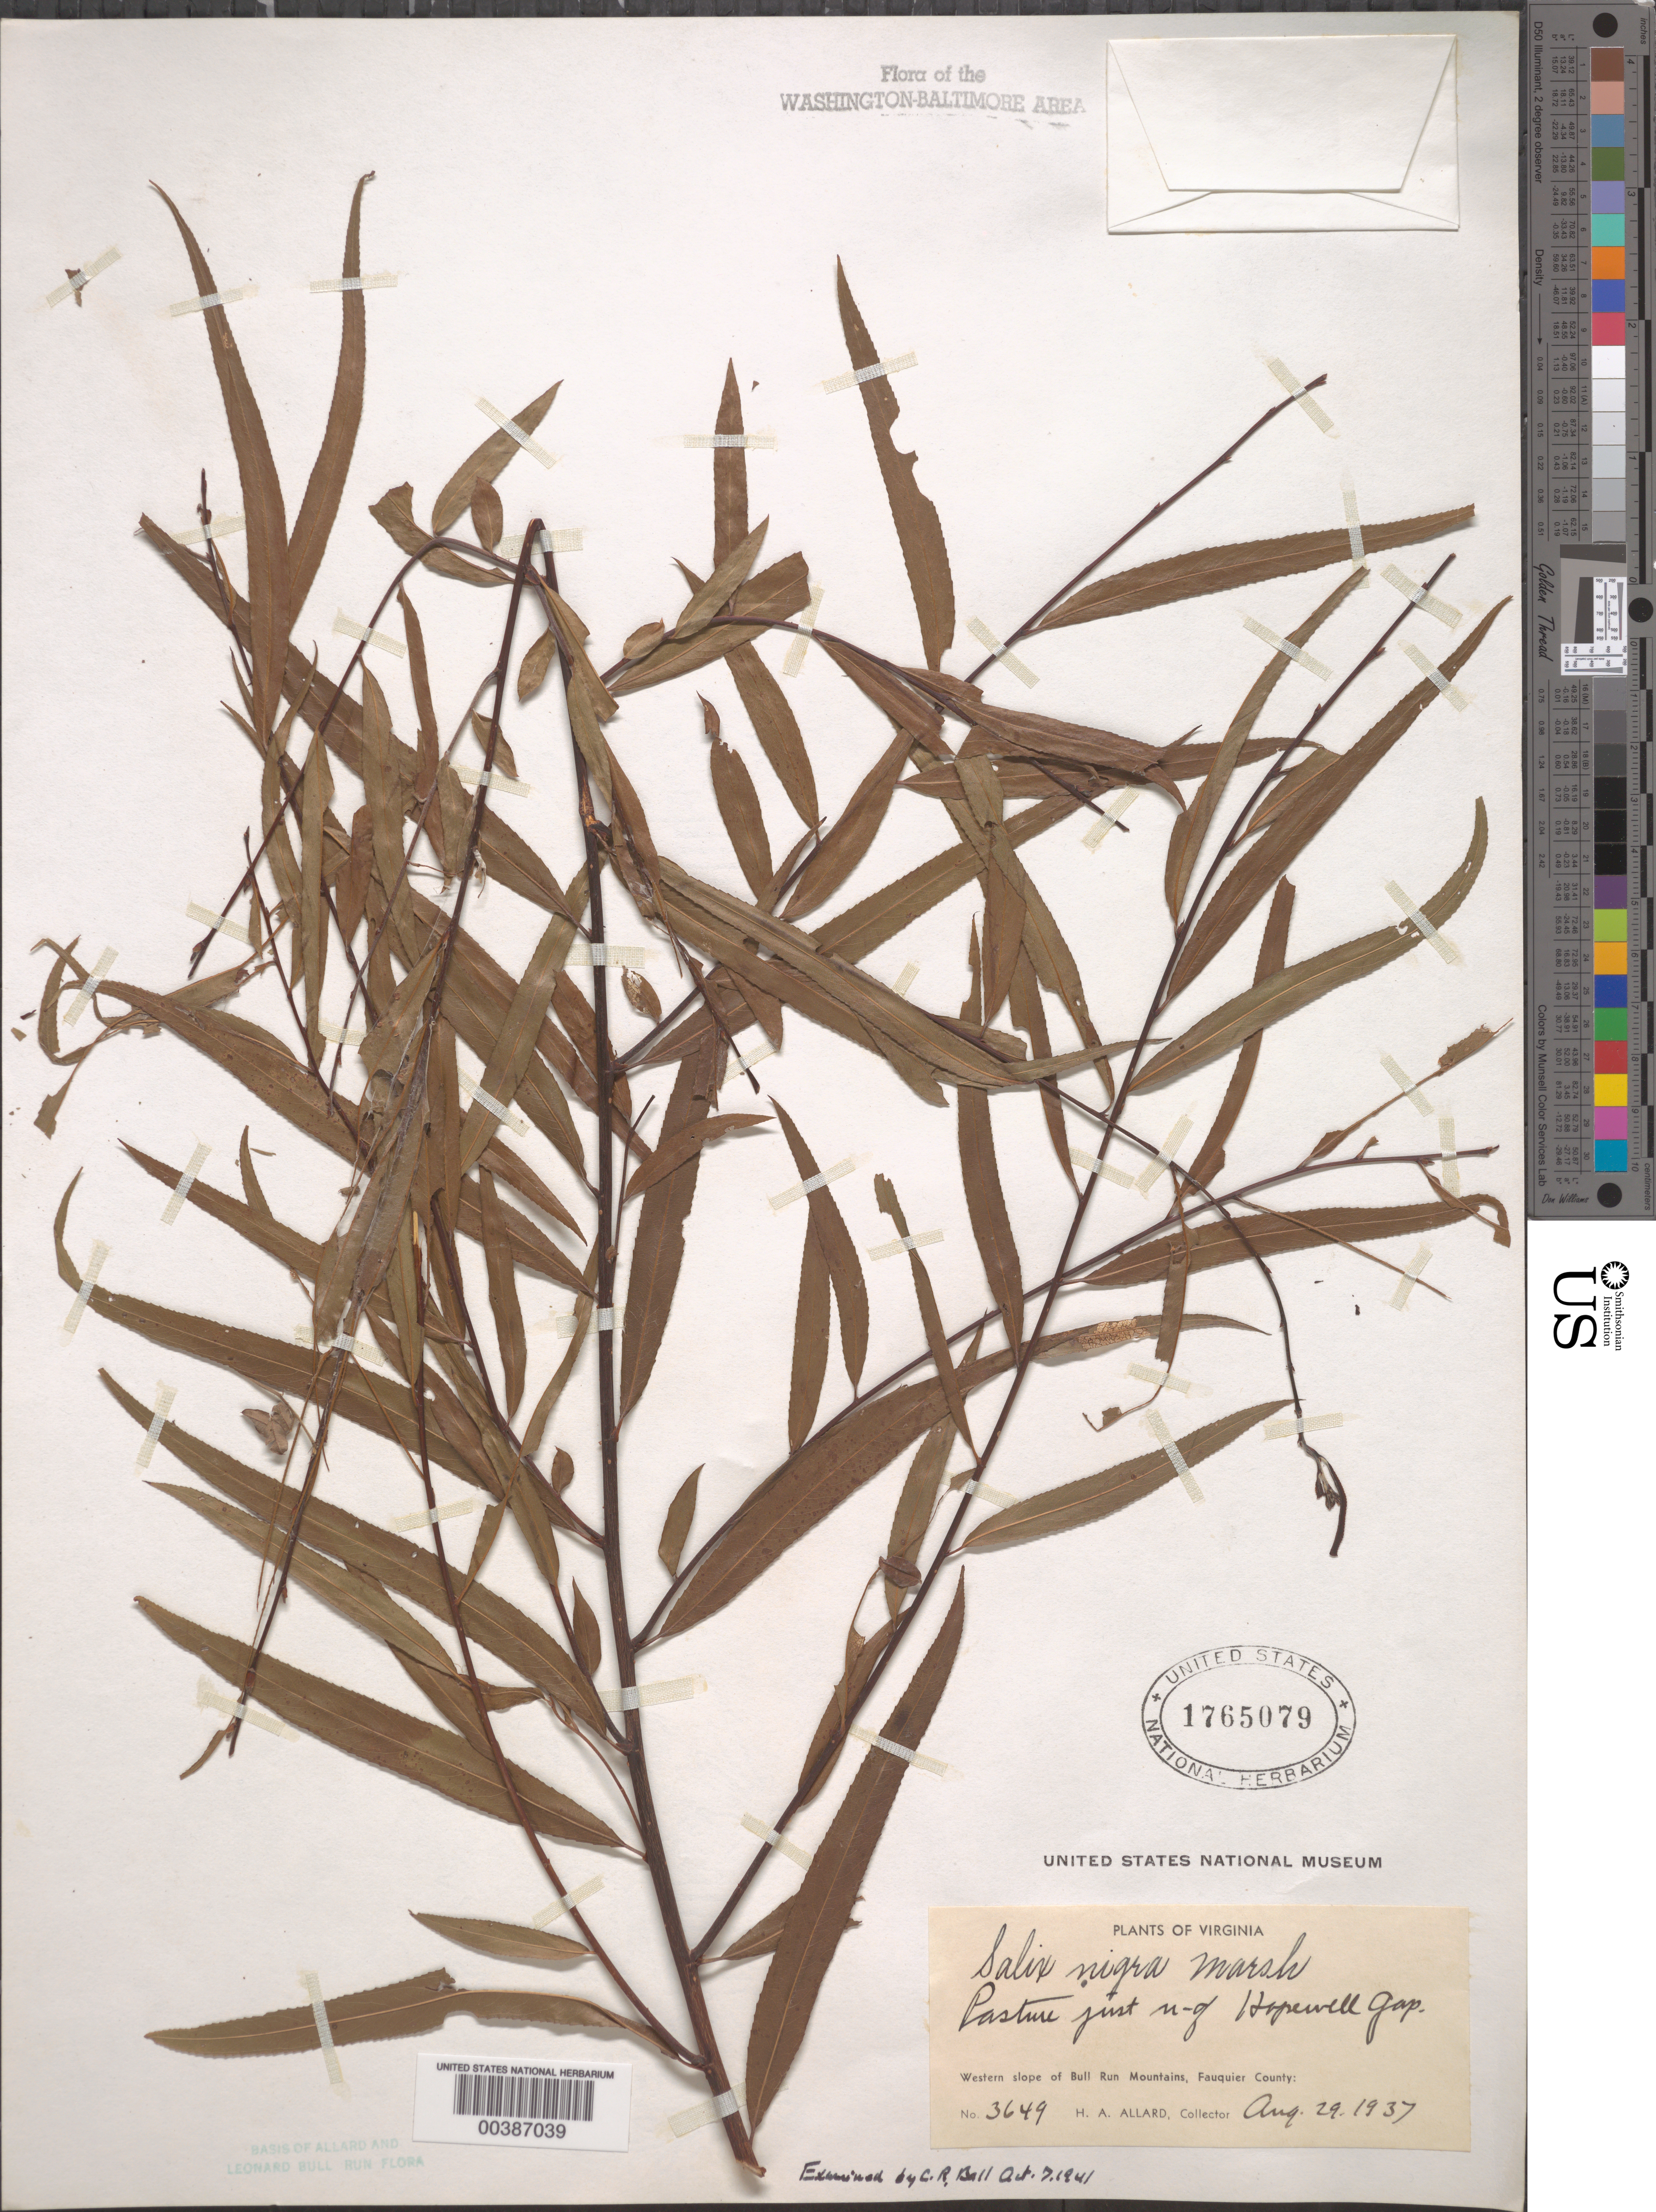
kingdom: Plantae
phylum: Tracheophyta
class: Magnoliopsida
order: Malpighiales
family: Salicaceae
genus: Salix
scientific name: Salix nigra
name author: Marshall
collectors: H. A. Allard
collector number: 3649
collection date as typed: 29 Aug 1937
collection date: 1937-08-29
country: United States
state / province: Virginia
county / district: Fauquier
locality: North of Hopewell Gap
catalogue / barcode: US 1765079